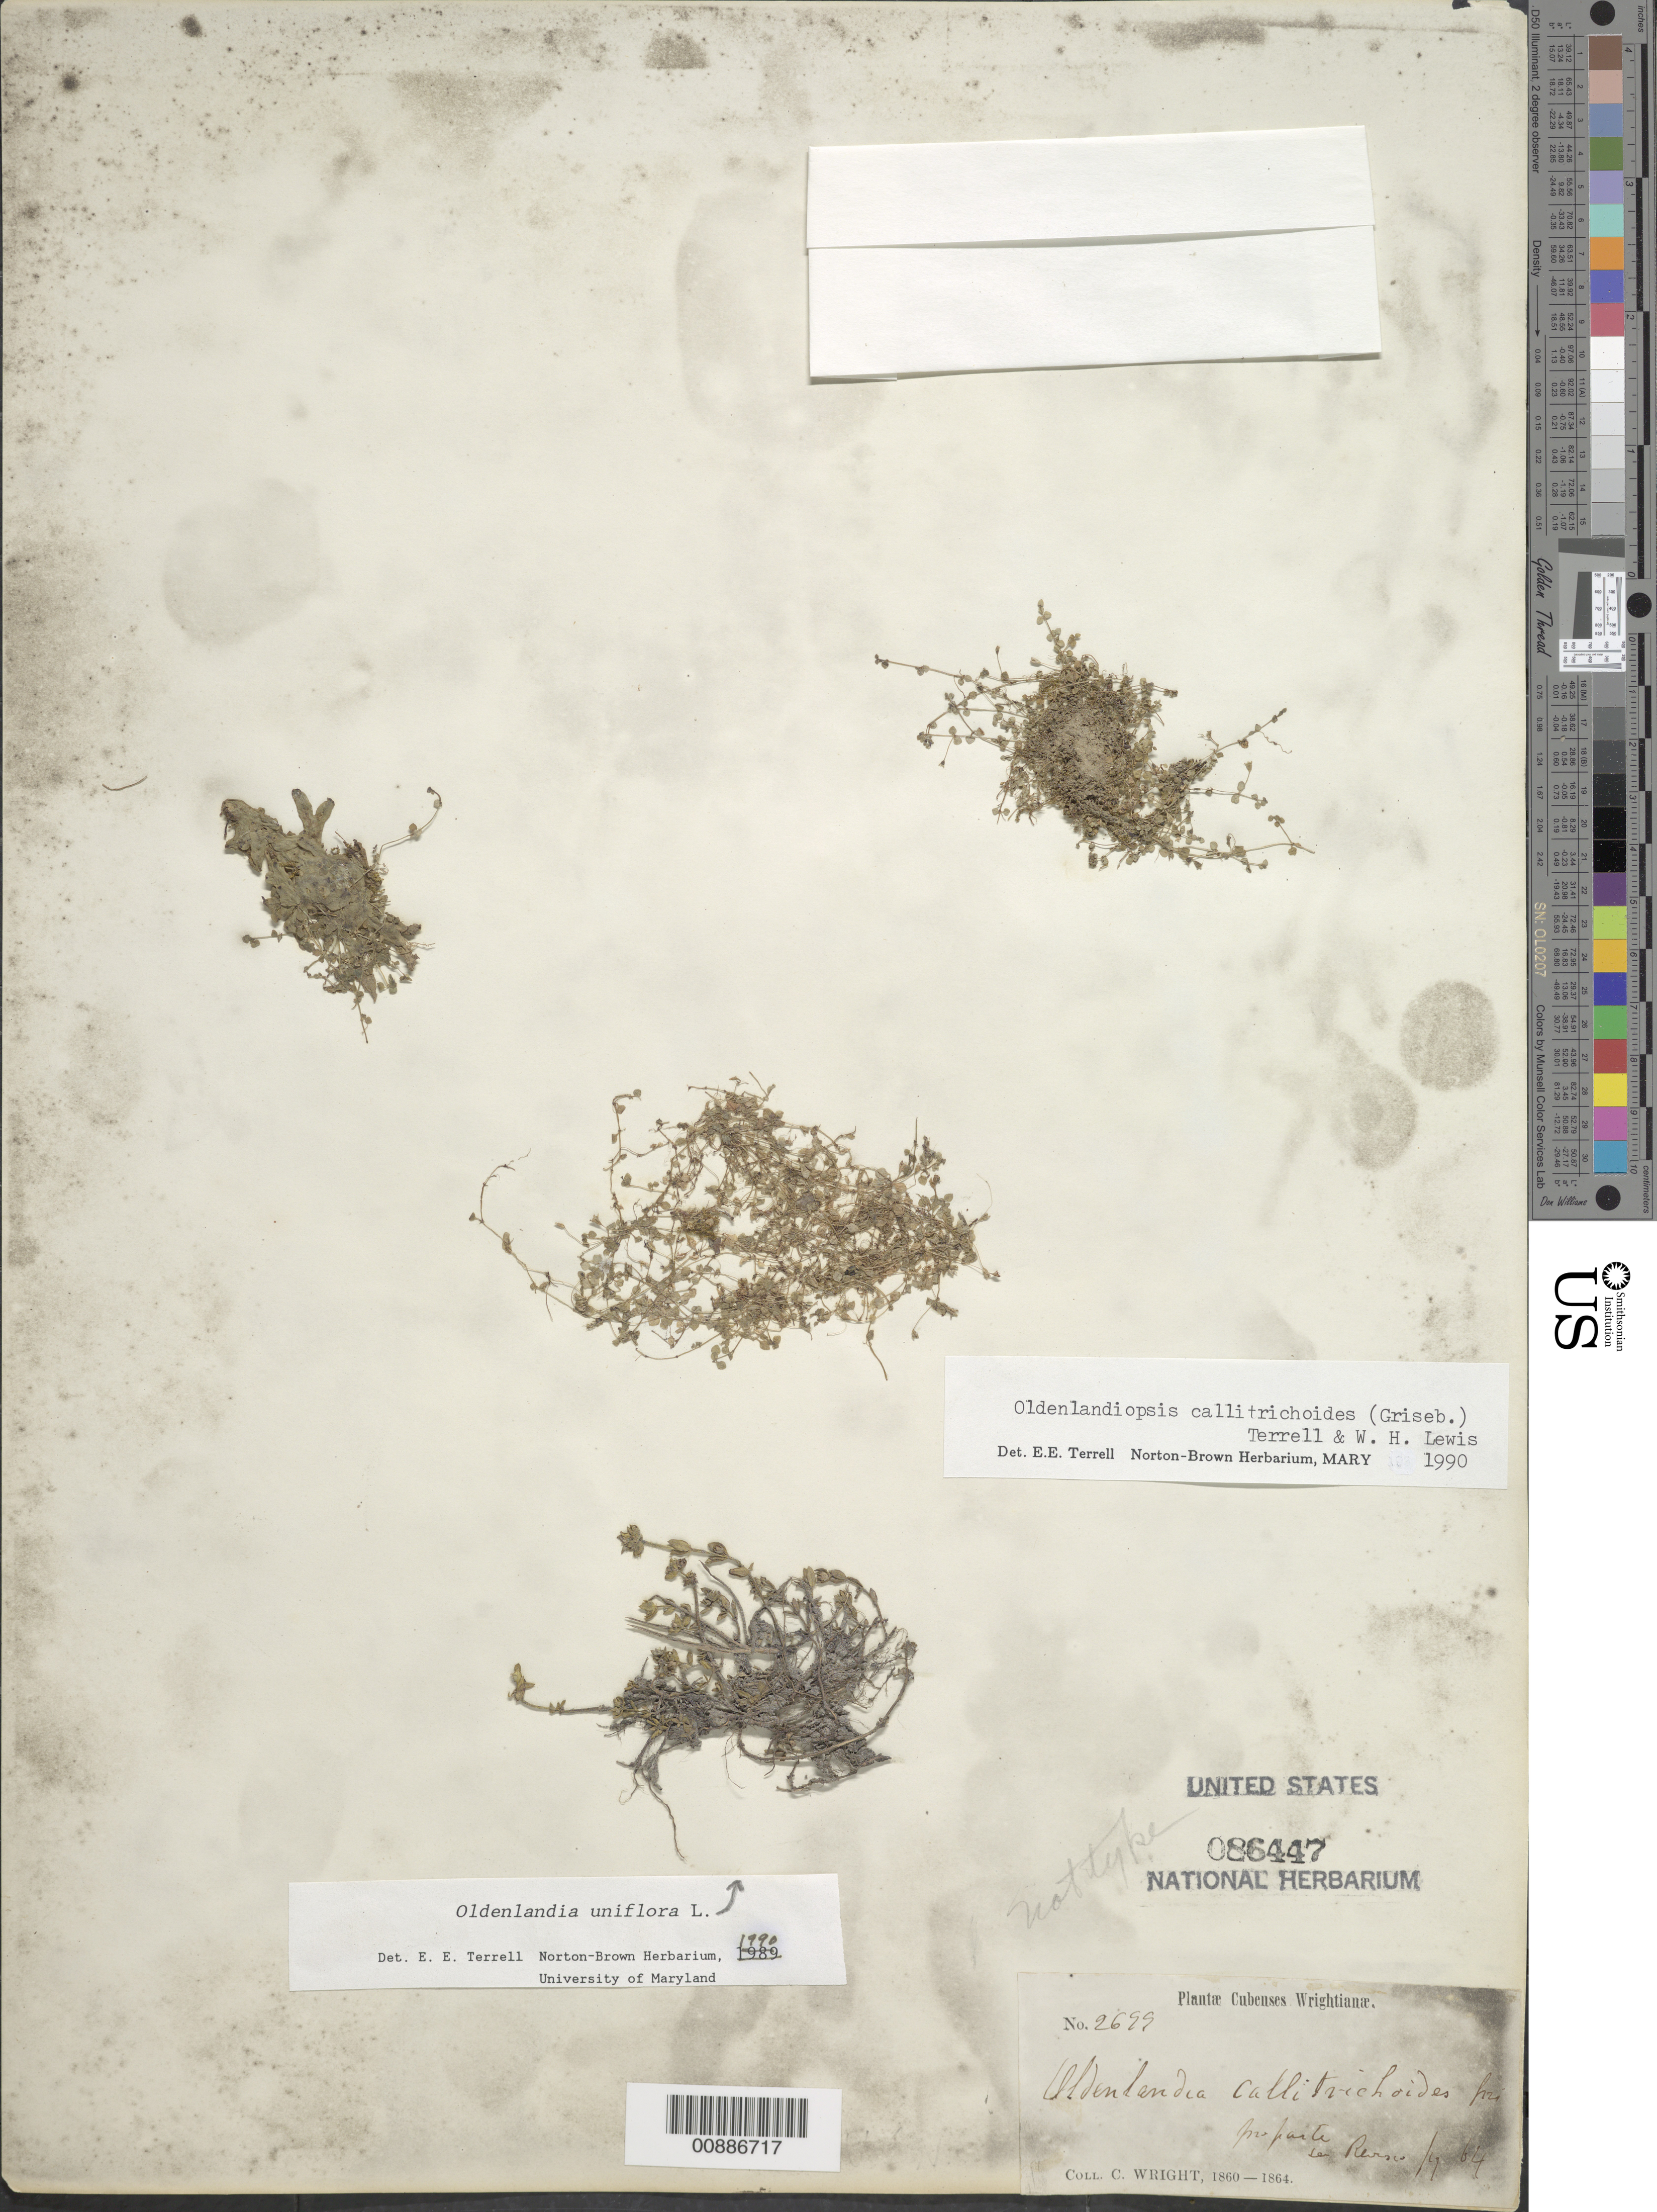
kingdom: Plantae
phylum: Tracheophyta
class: Magnoliopsida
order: Gentianales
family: Rubiaceae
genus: Oldenlandiopsis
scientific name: Oldenlandiopsis callitrichoides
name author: (Griseb.) Terrell & W.H. Lewis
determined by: Terrell, E. E.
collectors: C. Wright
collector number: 2699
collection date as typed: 1864 to -- --- 1864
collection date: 1864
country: Cuba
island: Cuba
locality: Illeg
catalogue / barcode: US 86447